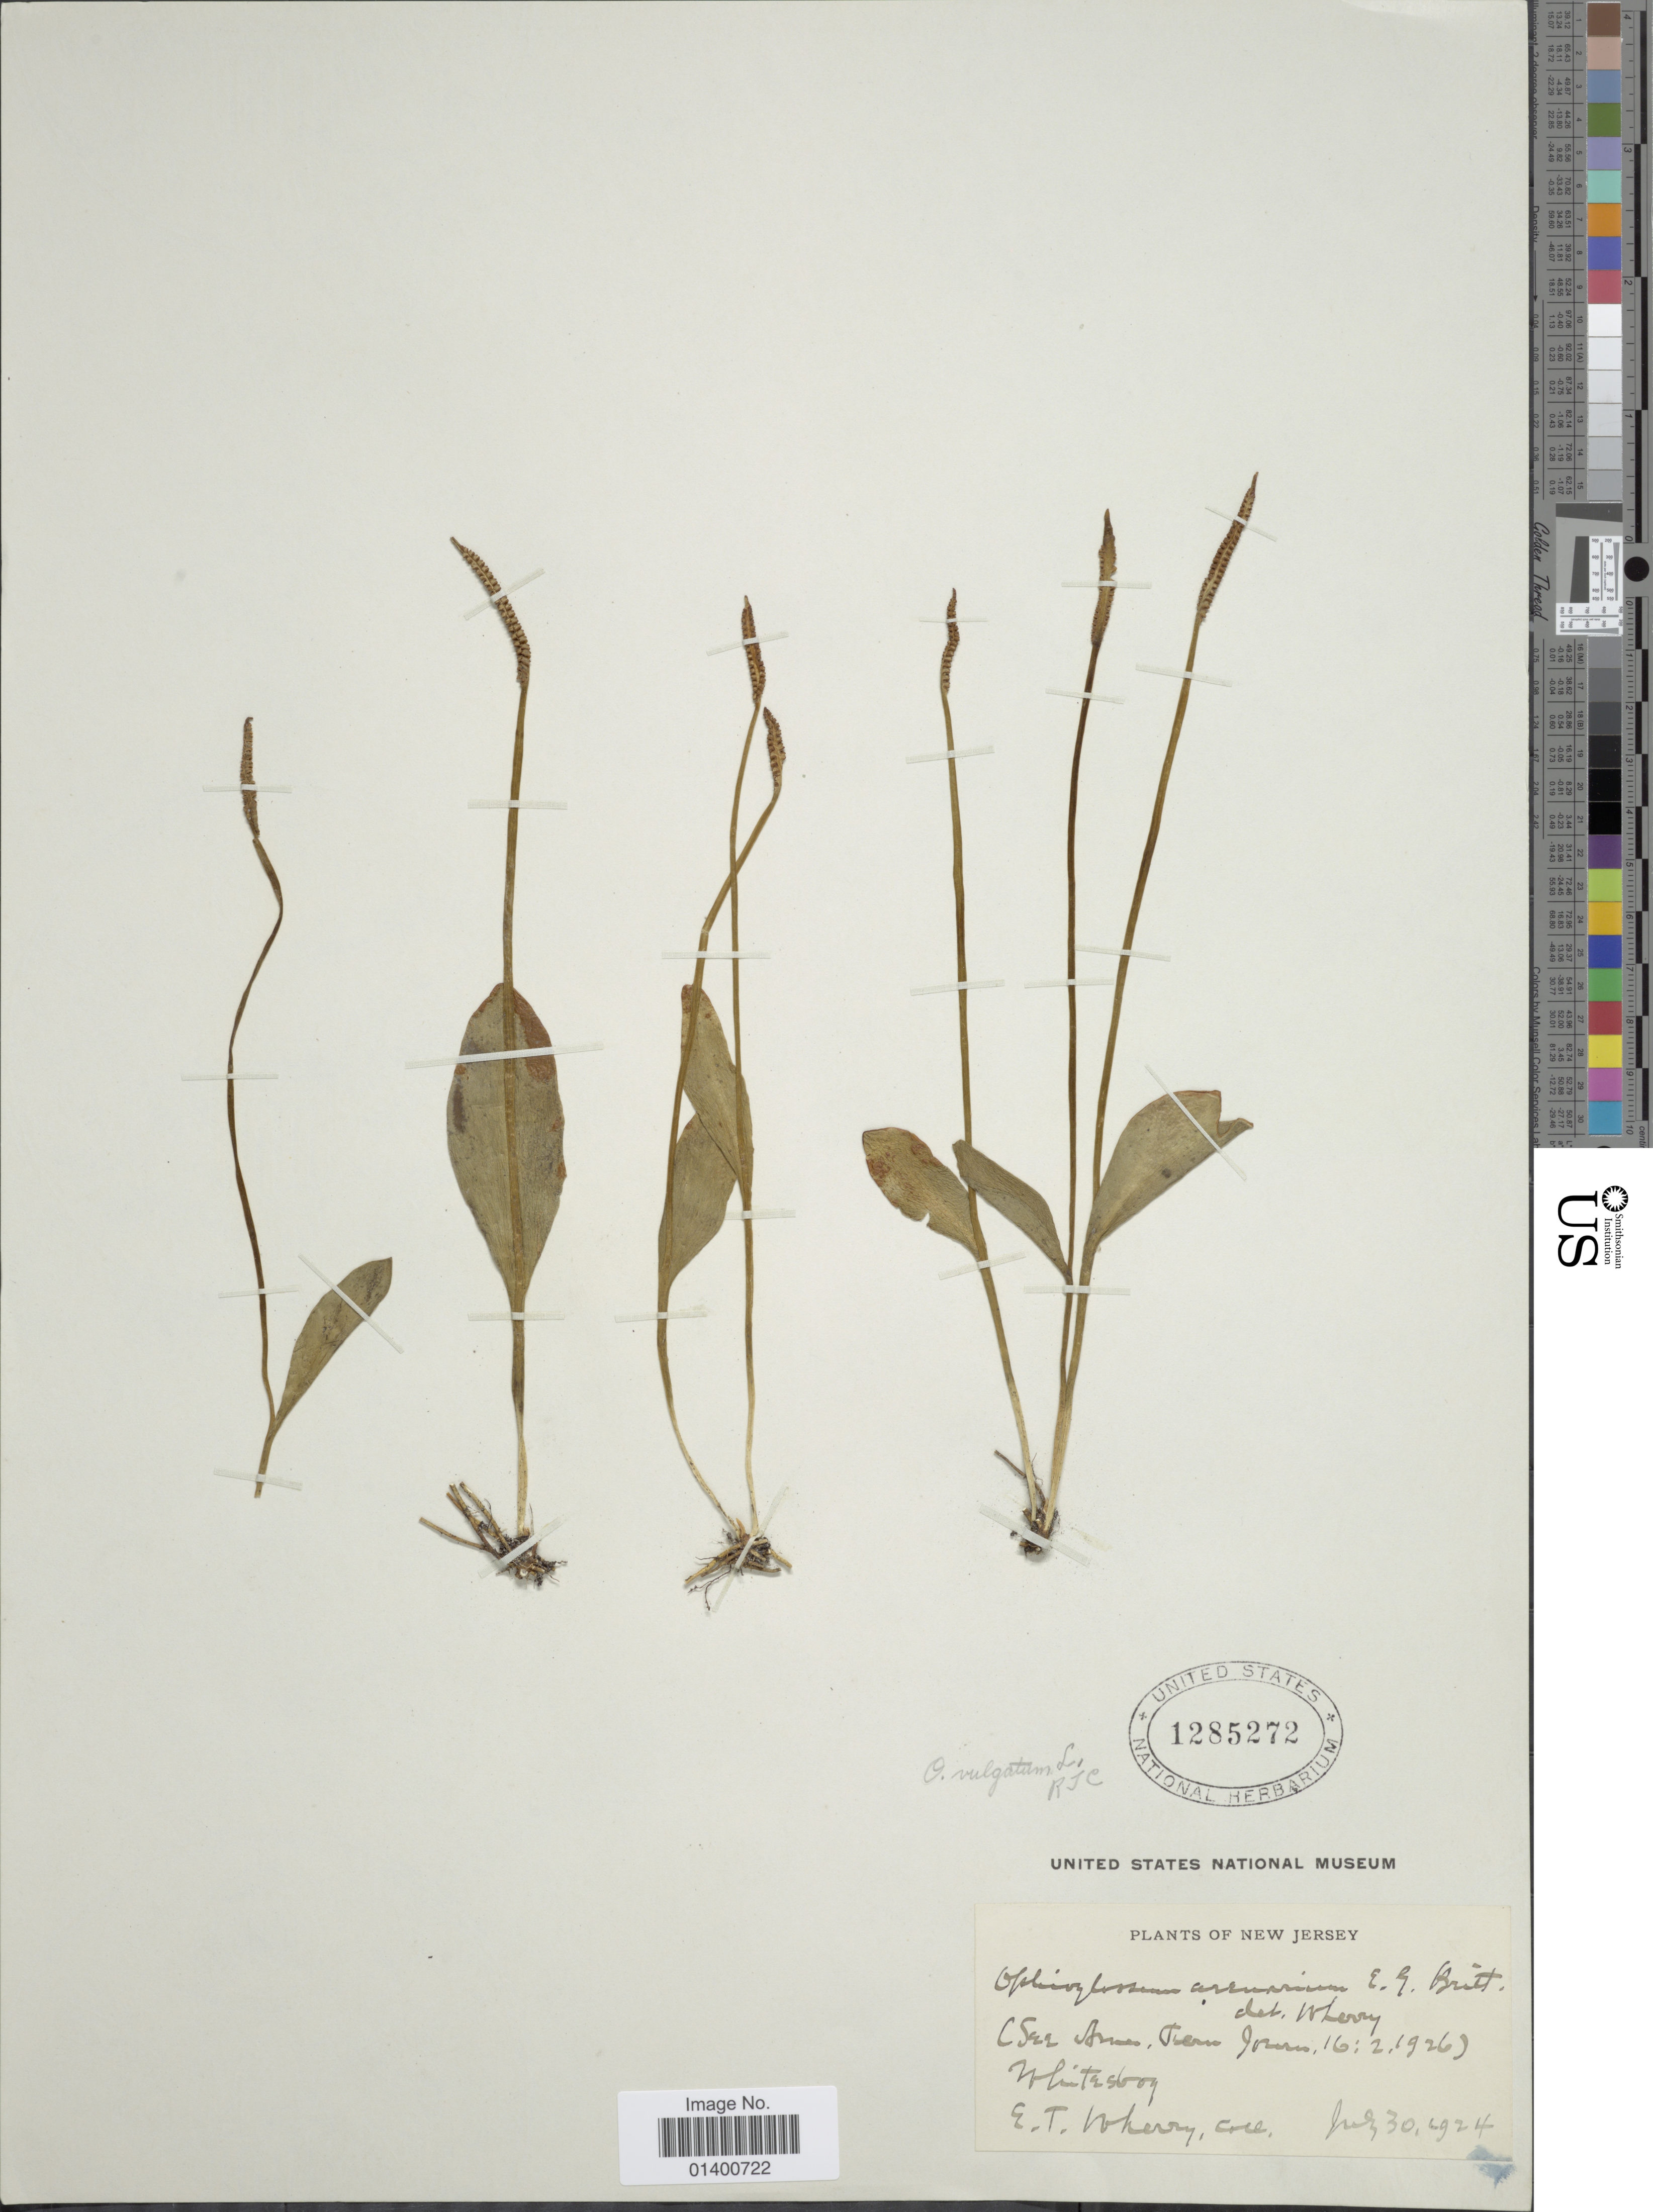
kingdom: Plantae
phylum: Tracheophyta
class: Polypodiopsida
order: Ophioglossales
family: Ophioglossaceae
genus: Ophioglossum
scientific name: Ophioglossum vulgatum var. pseudopodum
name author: (S.F. Blake) Farw.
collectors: E. T. Wherry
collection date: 1924-07-30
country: United States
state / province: New Jersey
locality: Whitesbog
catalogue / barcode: US 1285272